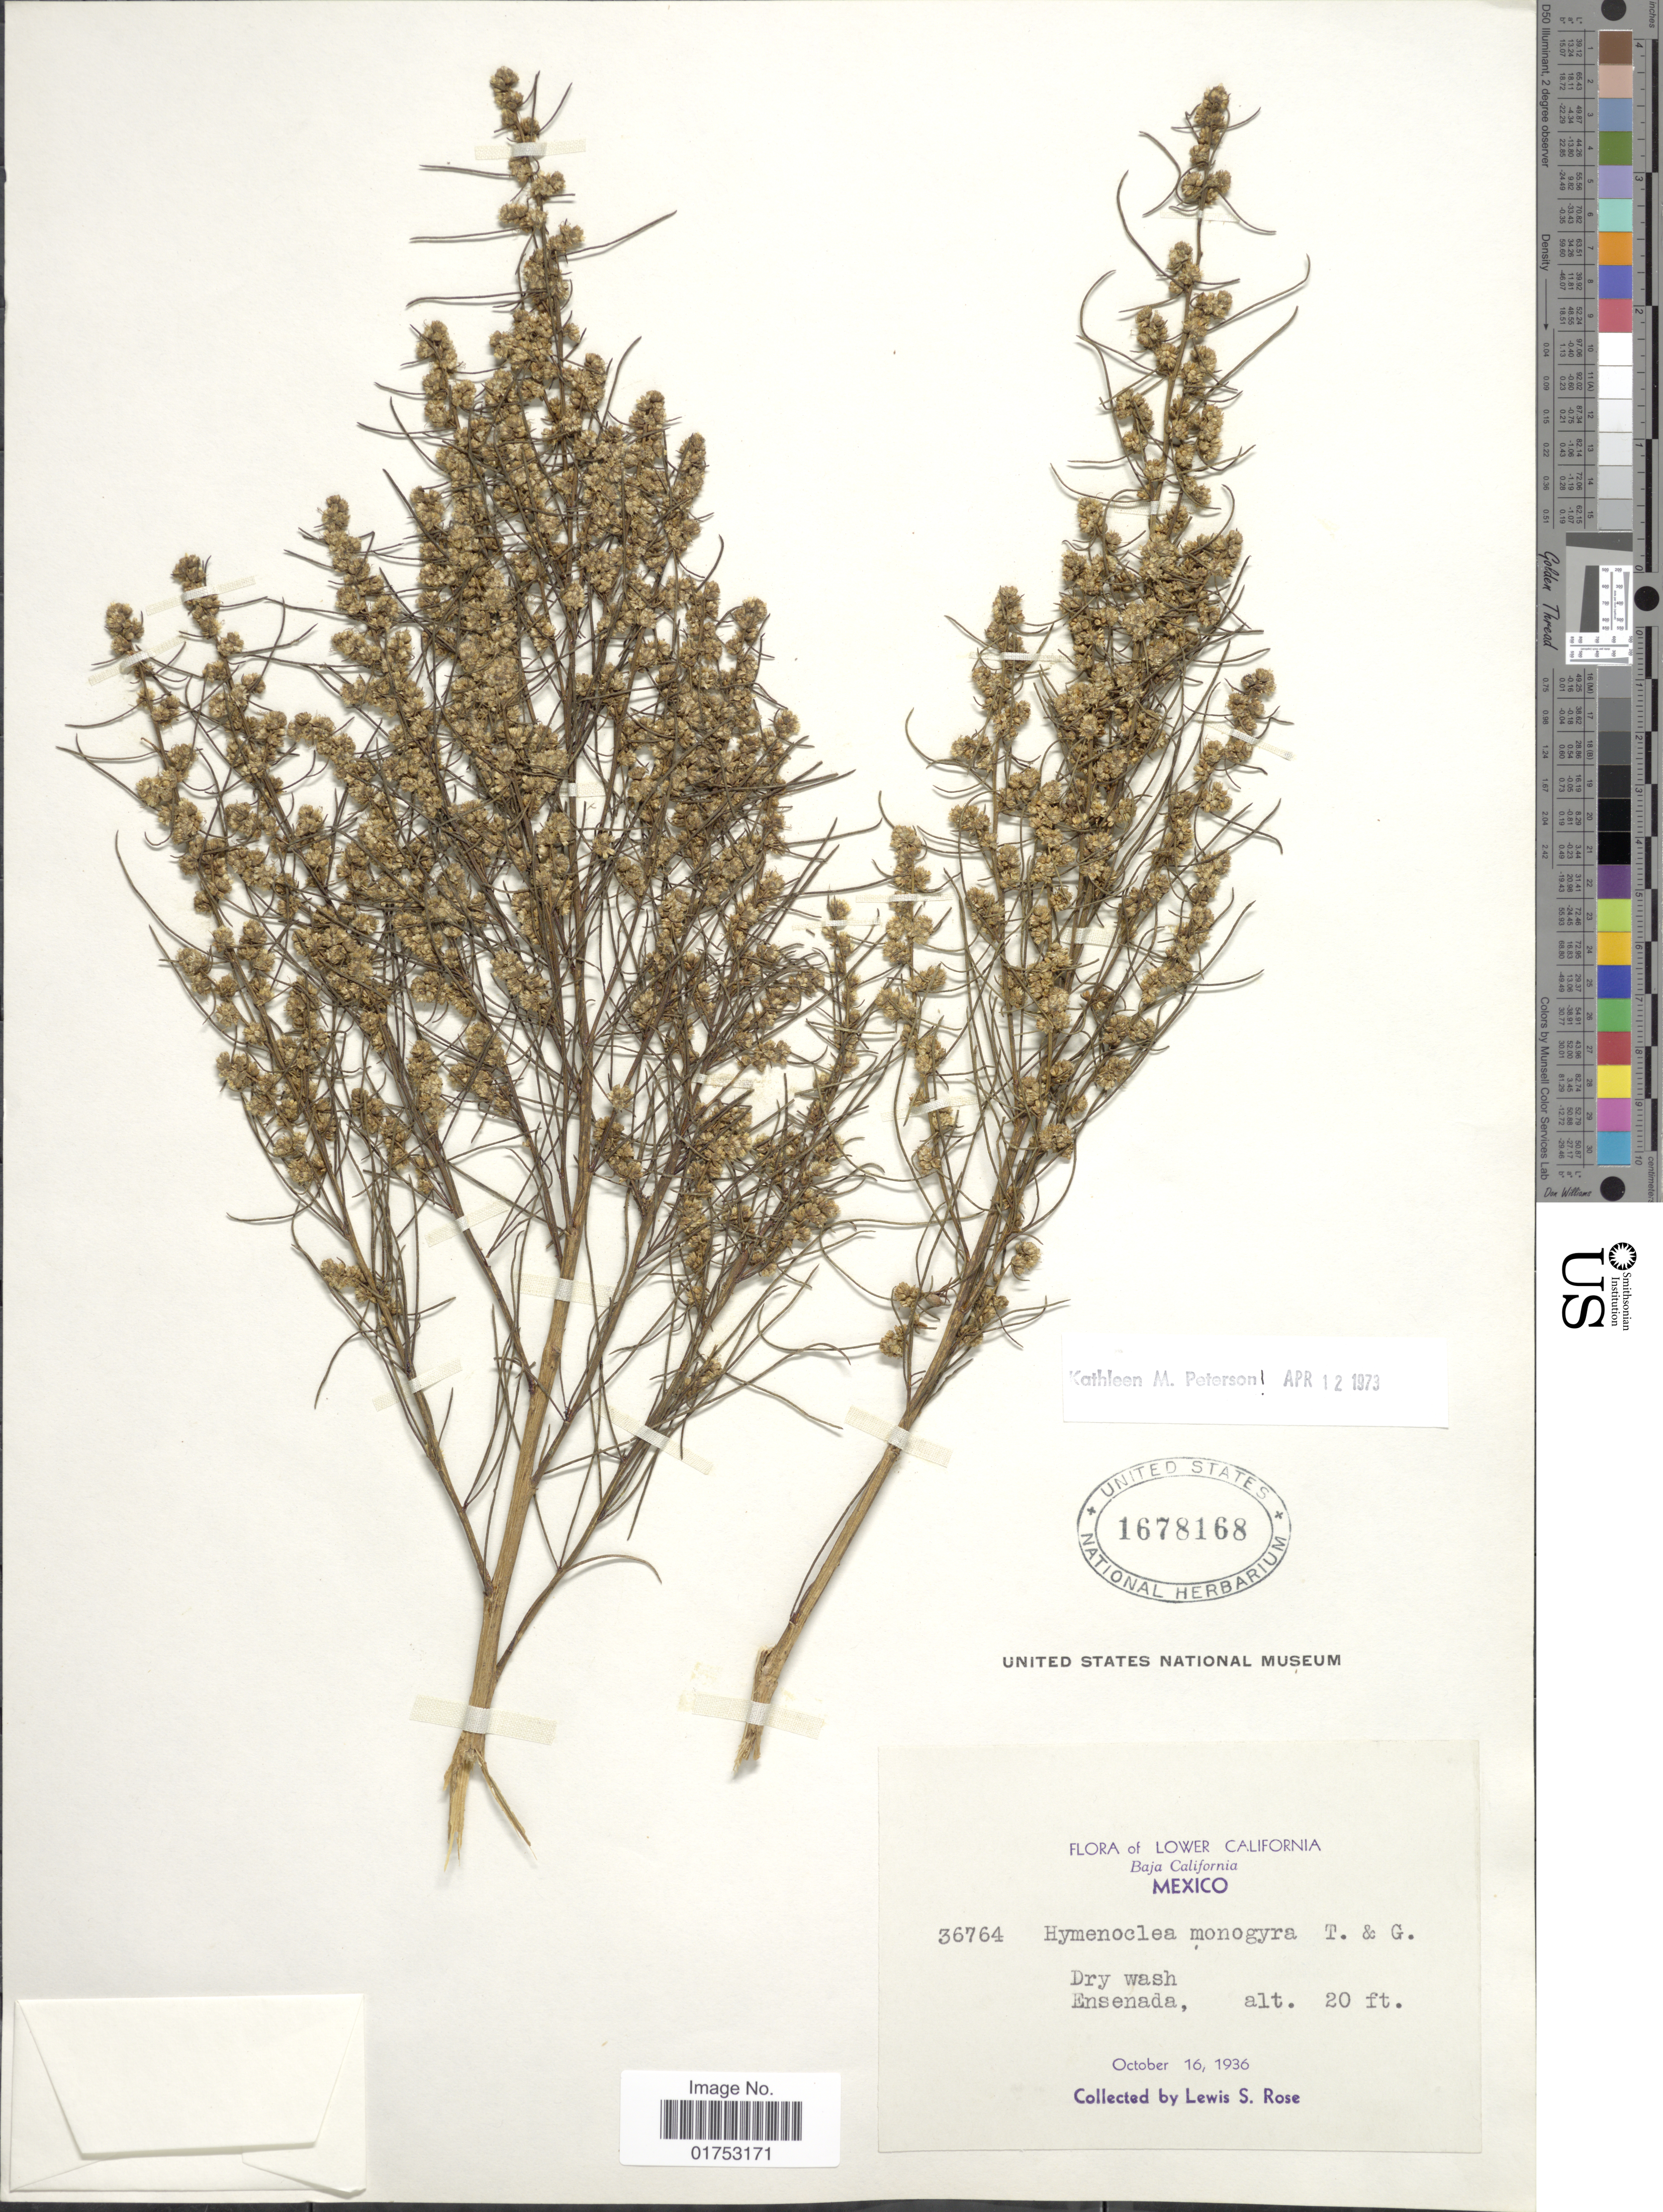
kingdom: Plantae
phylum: Tracheophyta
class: Magnoliopsida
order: Asterales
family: Asteraceae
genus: Hymenoclea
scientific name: Hymenoclea monogyra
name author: Torr. & A. Gray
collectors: L. S. Rose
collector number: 36764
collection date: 1936-10-16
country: Mexico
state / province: Baja California Norte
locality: Lower California, Ensenada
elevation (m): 6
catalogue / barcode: US 1678168